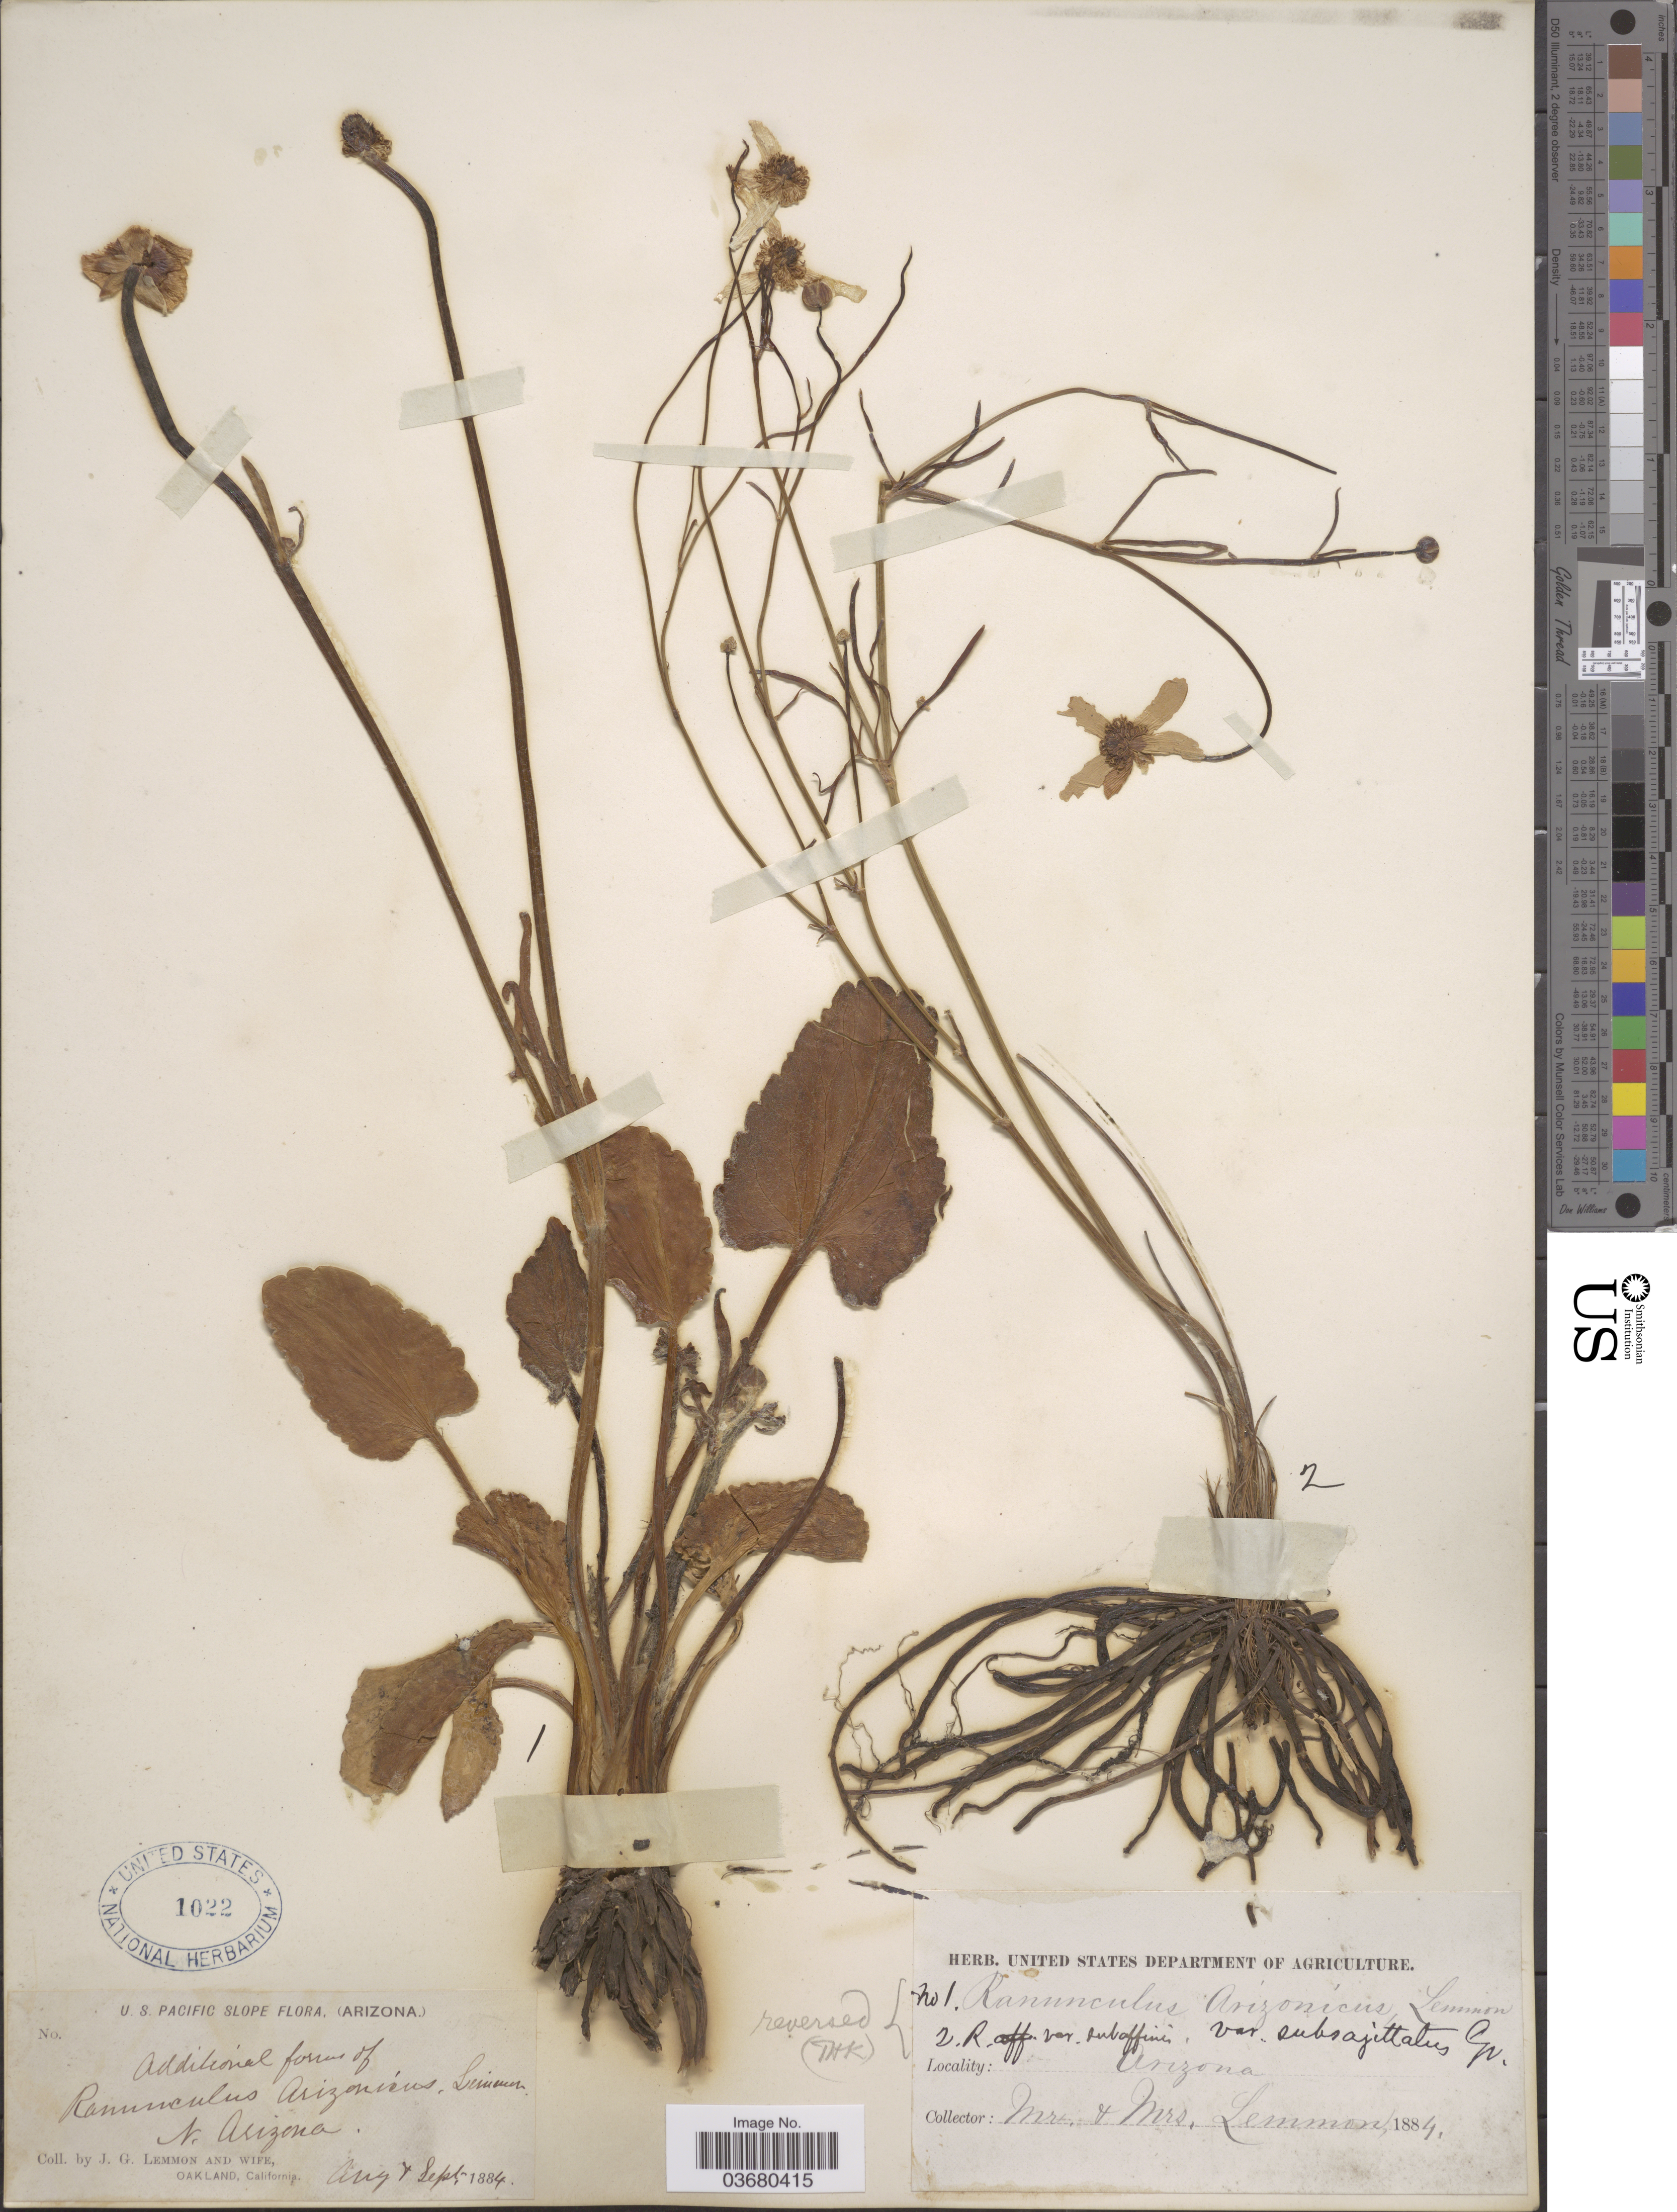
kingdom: Plantae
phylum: Tracheophyta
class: Magnoliopsida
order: Ranunculales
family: Ranunculaceae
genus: Ranunculus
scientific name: Ranunculus cardiophyllus var. subsagittatus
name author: (A. Gray) L.D. Benson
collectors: J. Lemmon & Mrs. J. G. Lemmon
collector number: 1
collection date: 1884-08/1884-09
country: United States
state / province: Arizona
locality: U. S. Pacific Slope. N. Arizona.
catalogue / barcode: US 1022